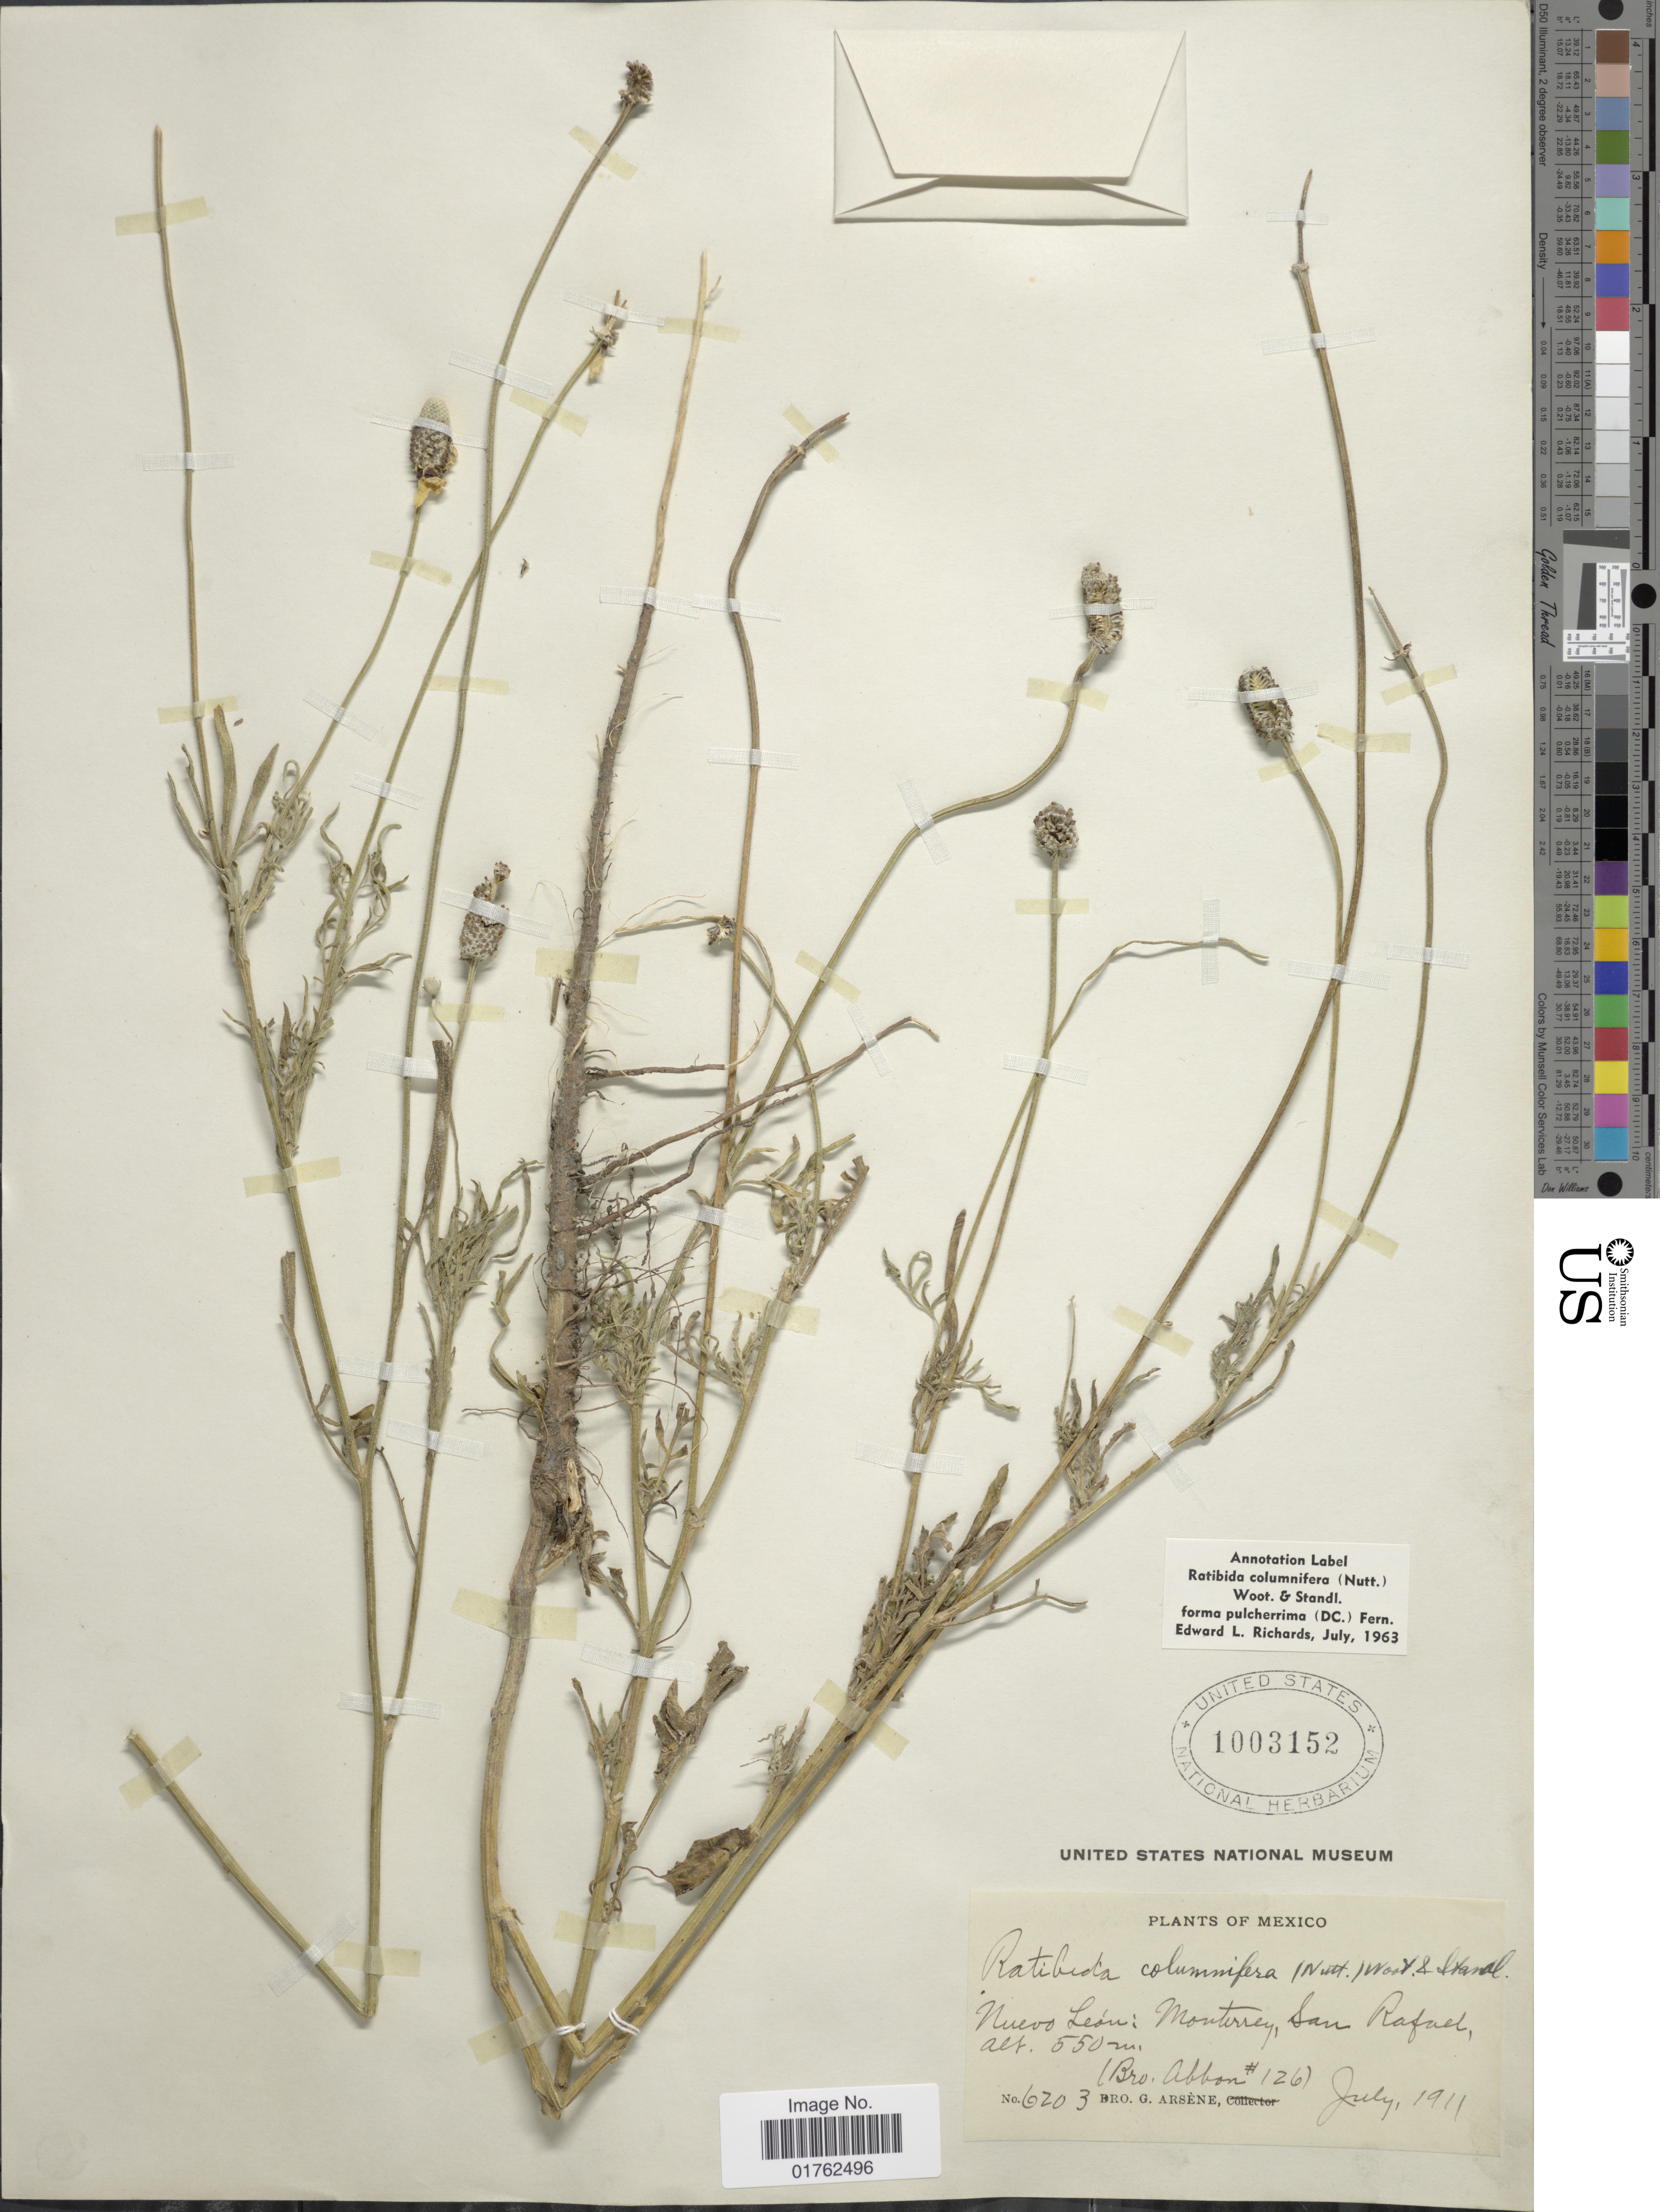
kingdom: Plantae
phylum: Tracheophyta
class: Magnoliopsida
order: Asterales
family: Asteraceae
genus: Ratibida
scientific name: Ratibida columnaris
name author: (Pursh) D. Don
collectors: Bro. Abbon & Bro. G. Arsène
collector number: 126/6203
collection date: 1911-07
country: Mexico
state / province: Nuevo León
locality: Monterrey, San Rafael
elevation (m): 550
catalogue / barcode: US 1003152